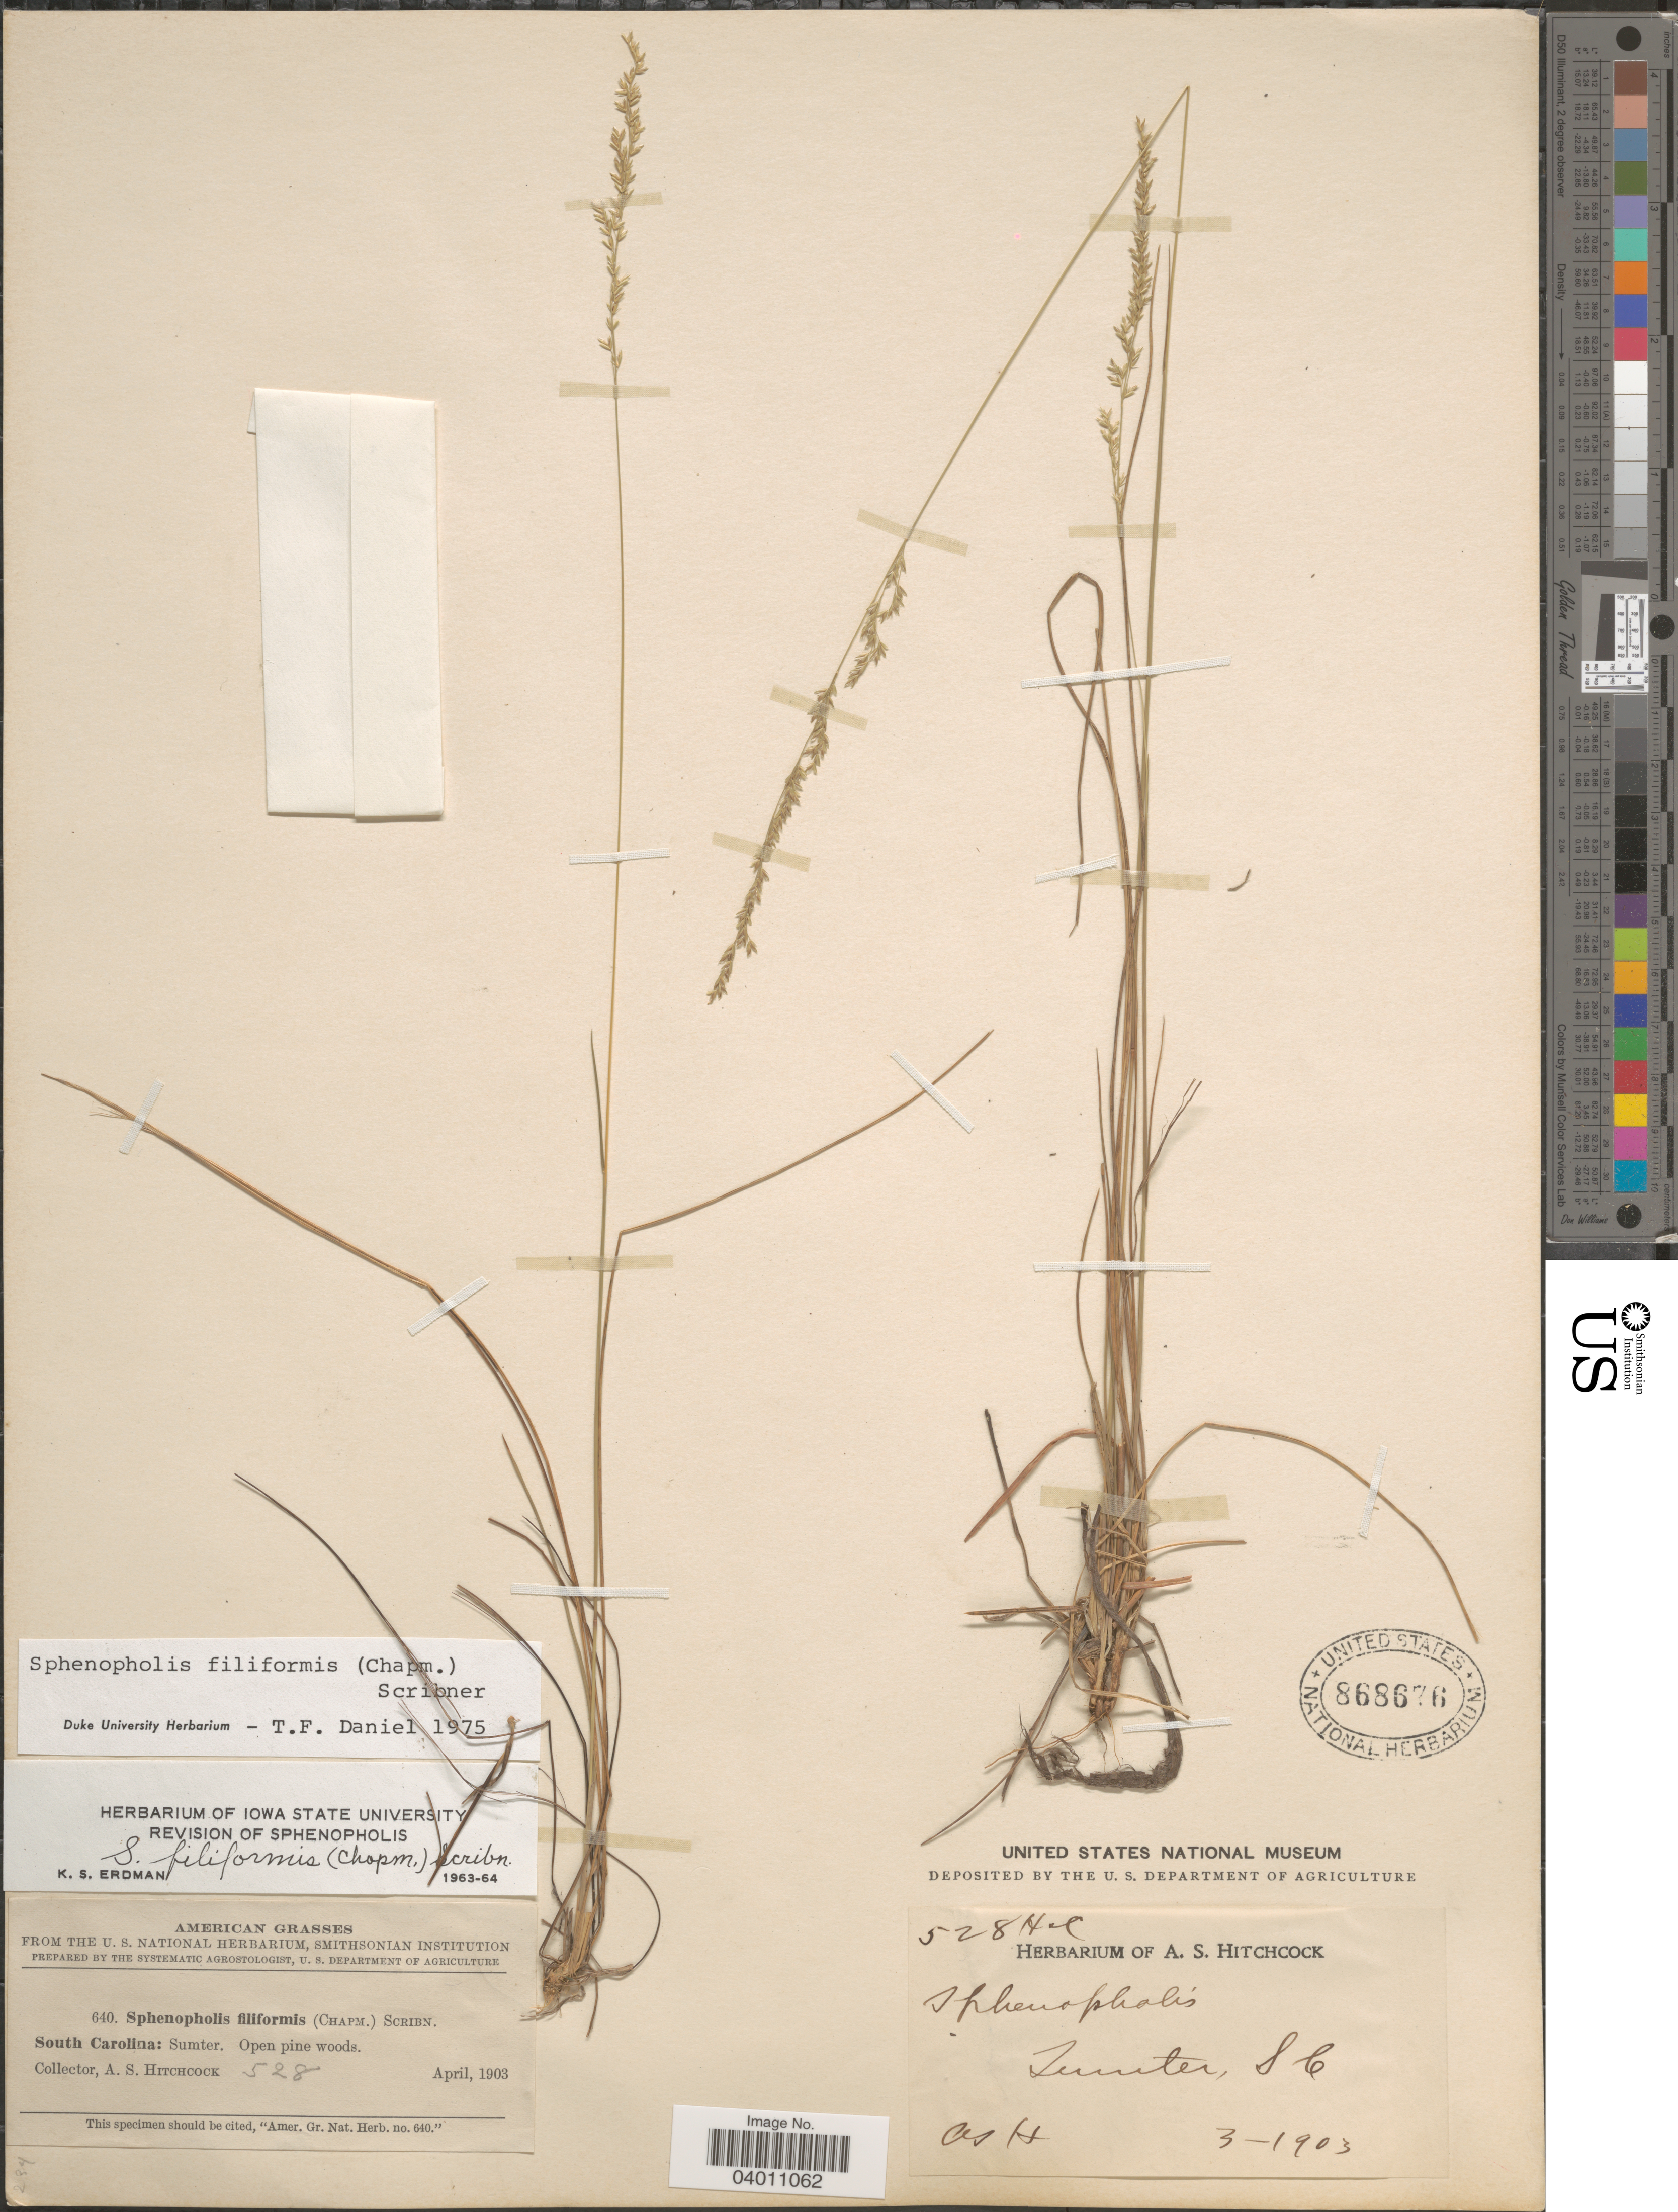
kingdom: Plantae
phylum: Tracheophyta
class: Liliopsida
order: Poales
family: Poaceae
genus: Sphenopholis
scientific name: Sphenopholis filiformis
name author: (Chapm.) Scribn.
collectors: A. S. Hitchcock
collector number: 528H C*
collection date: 1903-04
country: United States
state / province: South Carolina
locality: Sumter.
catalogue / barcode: US 868676